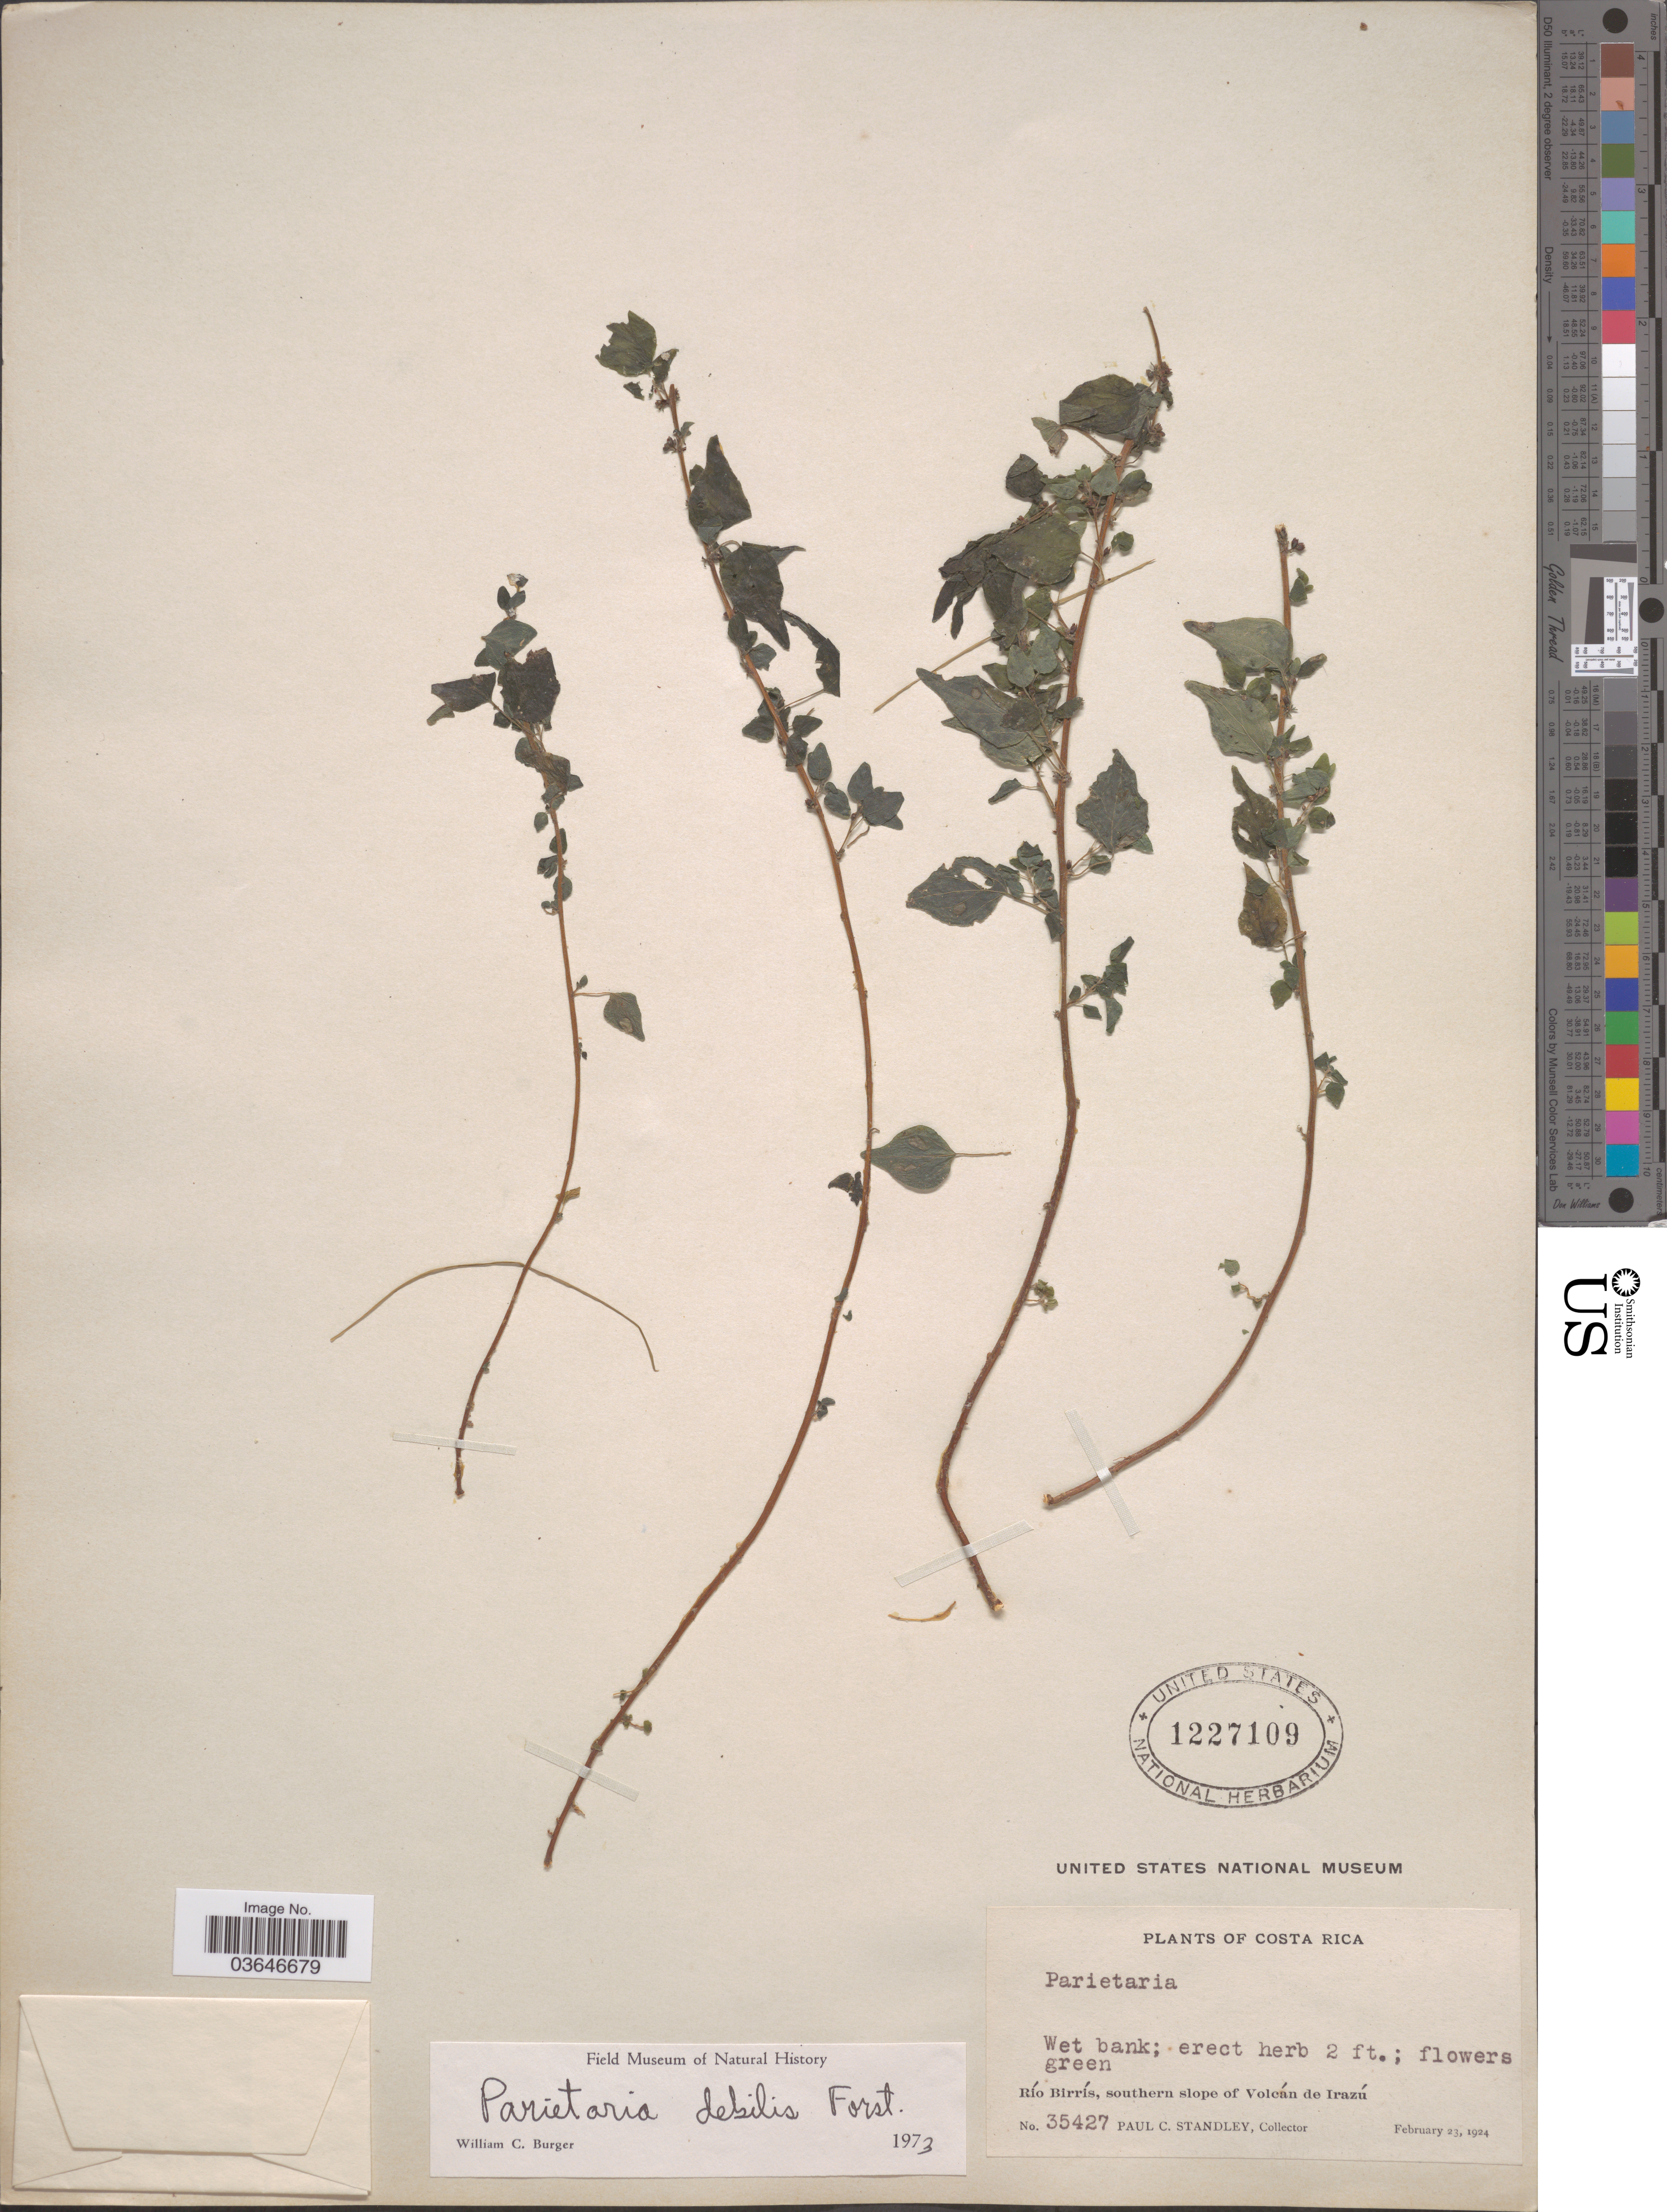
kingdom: Plantae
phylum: Tracheophyta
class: Magnoliopsida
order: Rosales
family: Urticaceae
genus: Parietaria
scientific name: Parietaria debilis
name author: G. Forst.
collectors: P. C. Standley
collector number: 35427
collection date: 1924-02-23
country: Costa Rica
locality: Río Birrís, southern slope of Volcán de Irazú.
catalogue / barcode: US 1227109